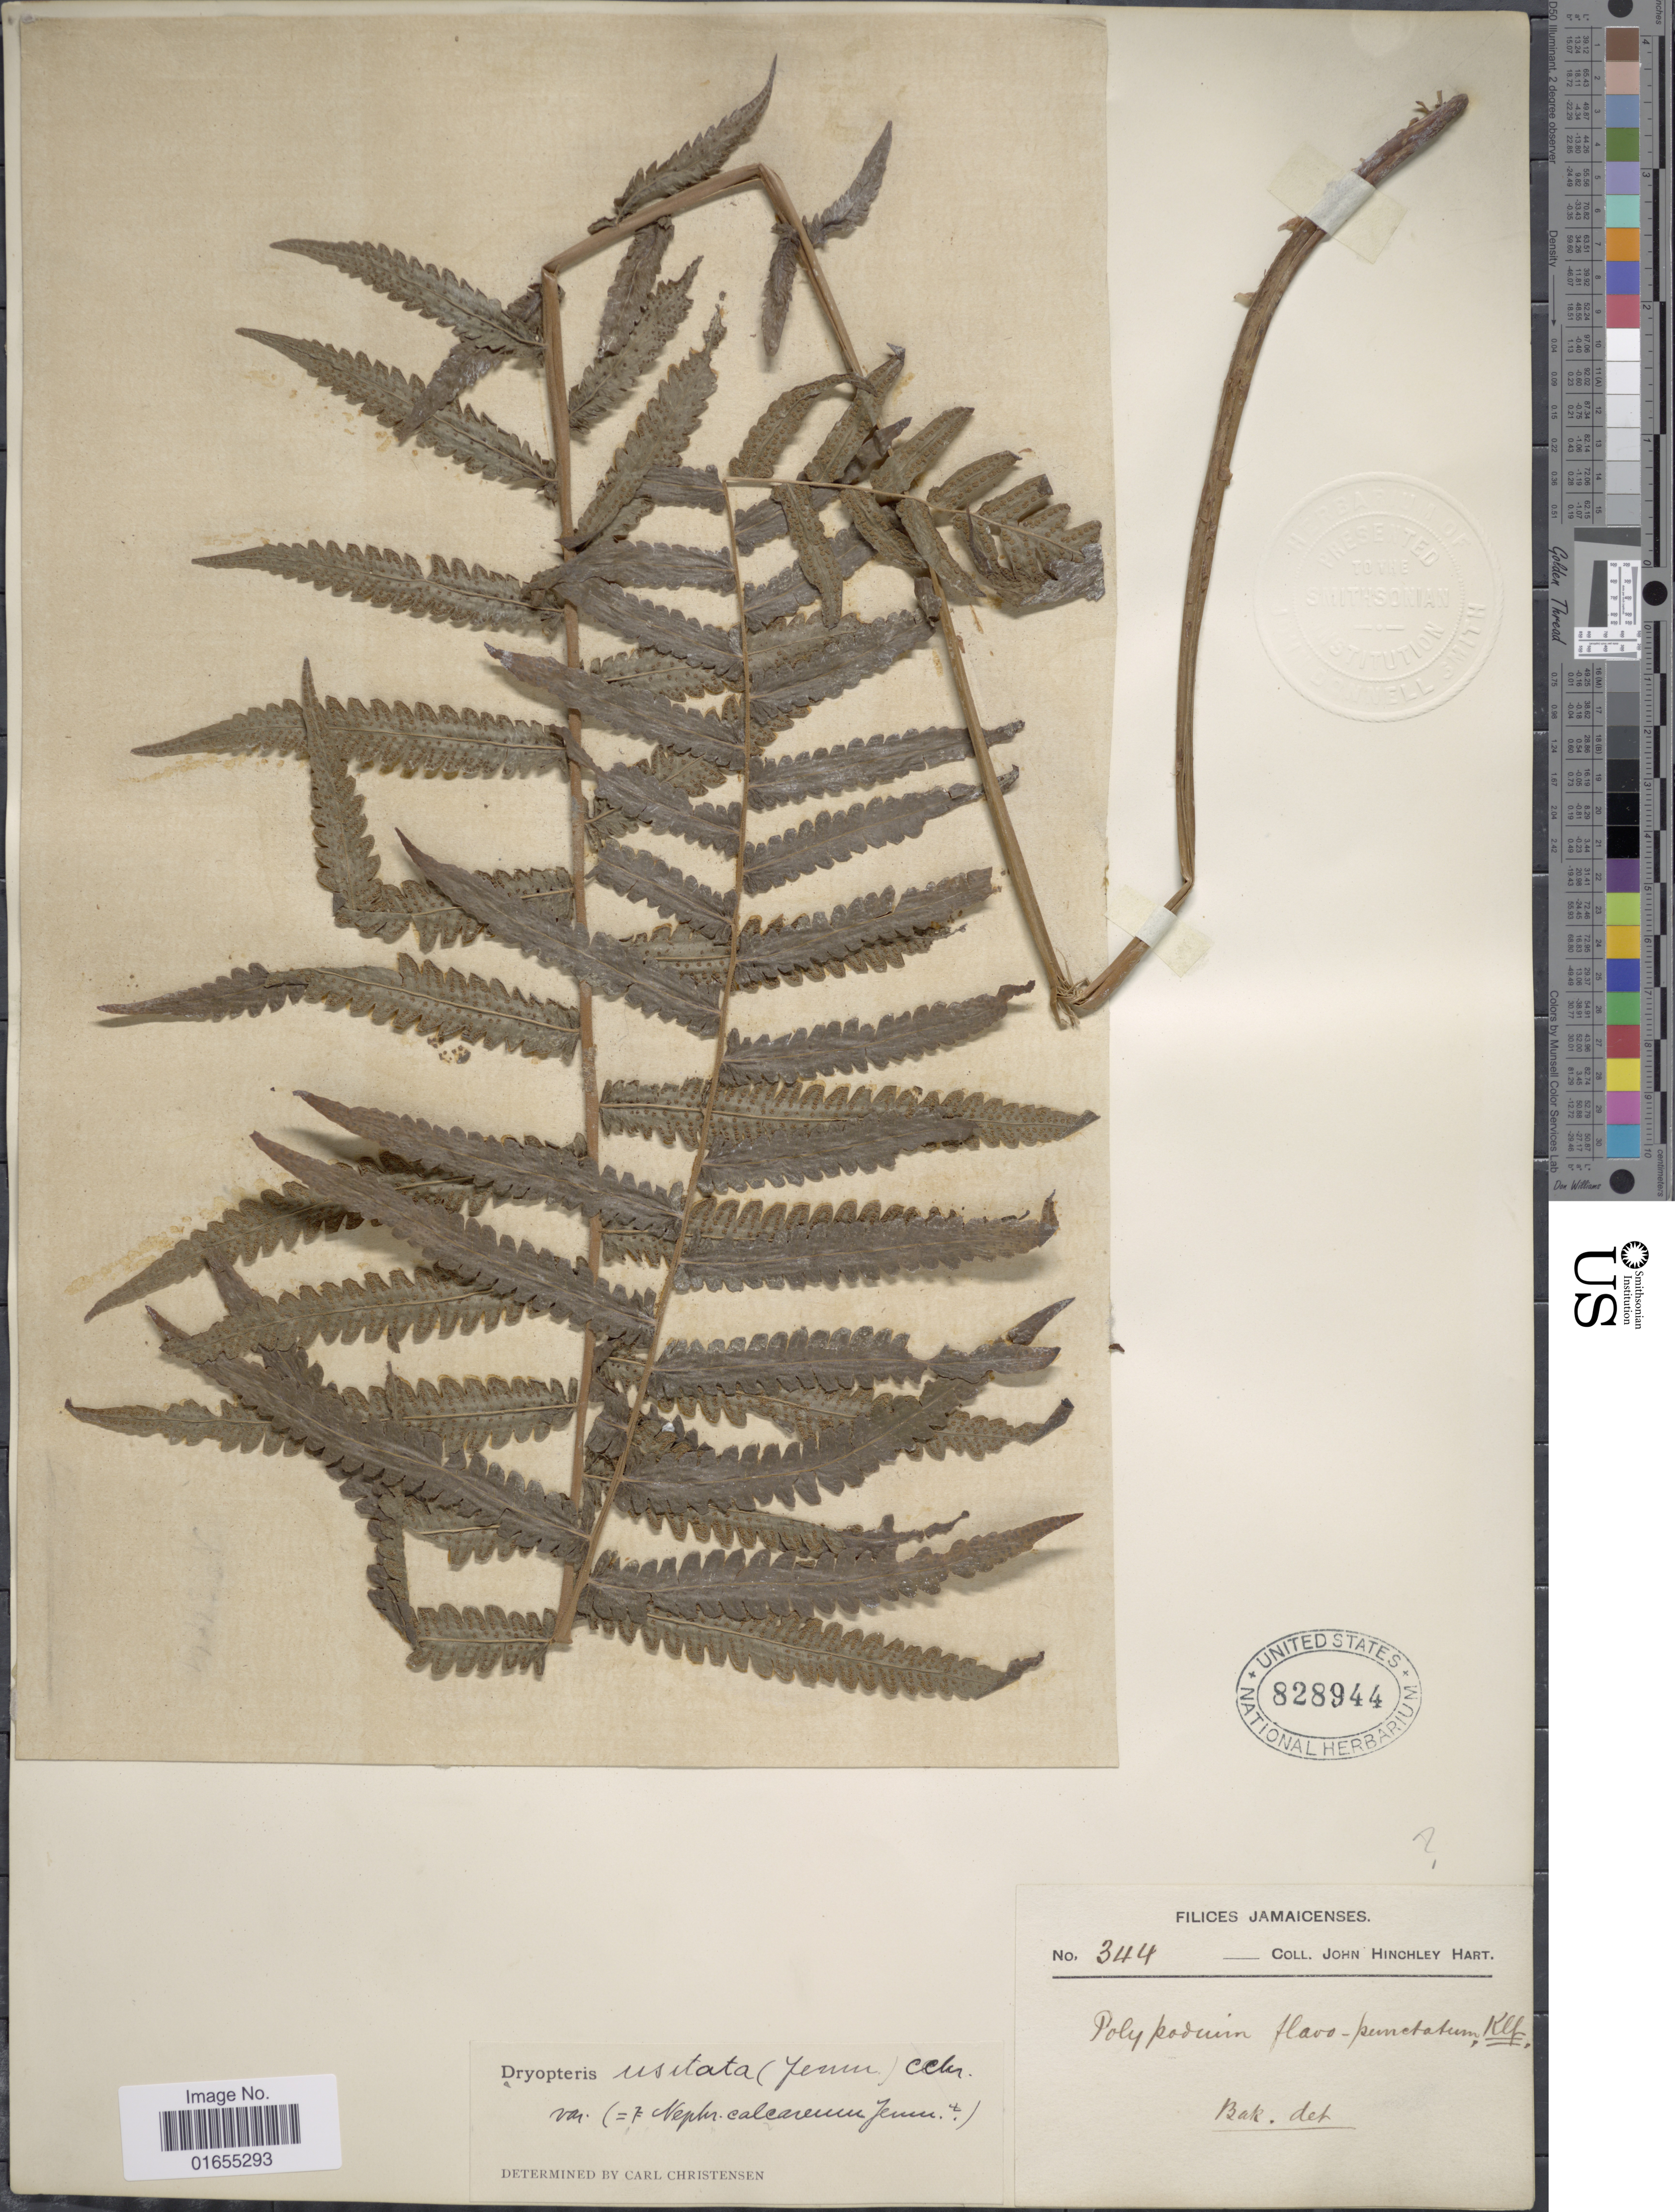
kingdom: Plantae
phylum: Tracheophyta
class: Polypodiopsida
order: Polypodiales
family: Thelypteridaceae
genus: Goniopteris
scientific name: Goniopteris venusta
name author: (Heward) Pic. Serm.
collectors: J. H. Hart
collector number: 344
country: Jamaica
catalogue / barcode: US 828944